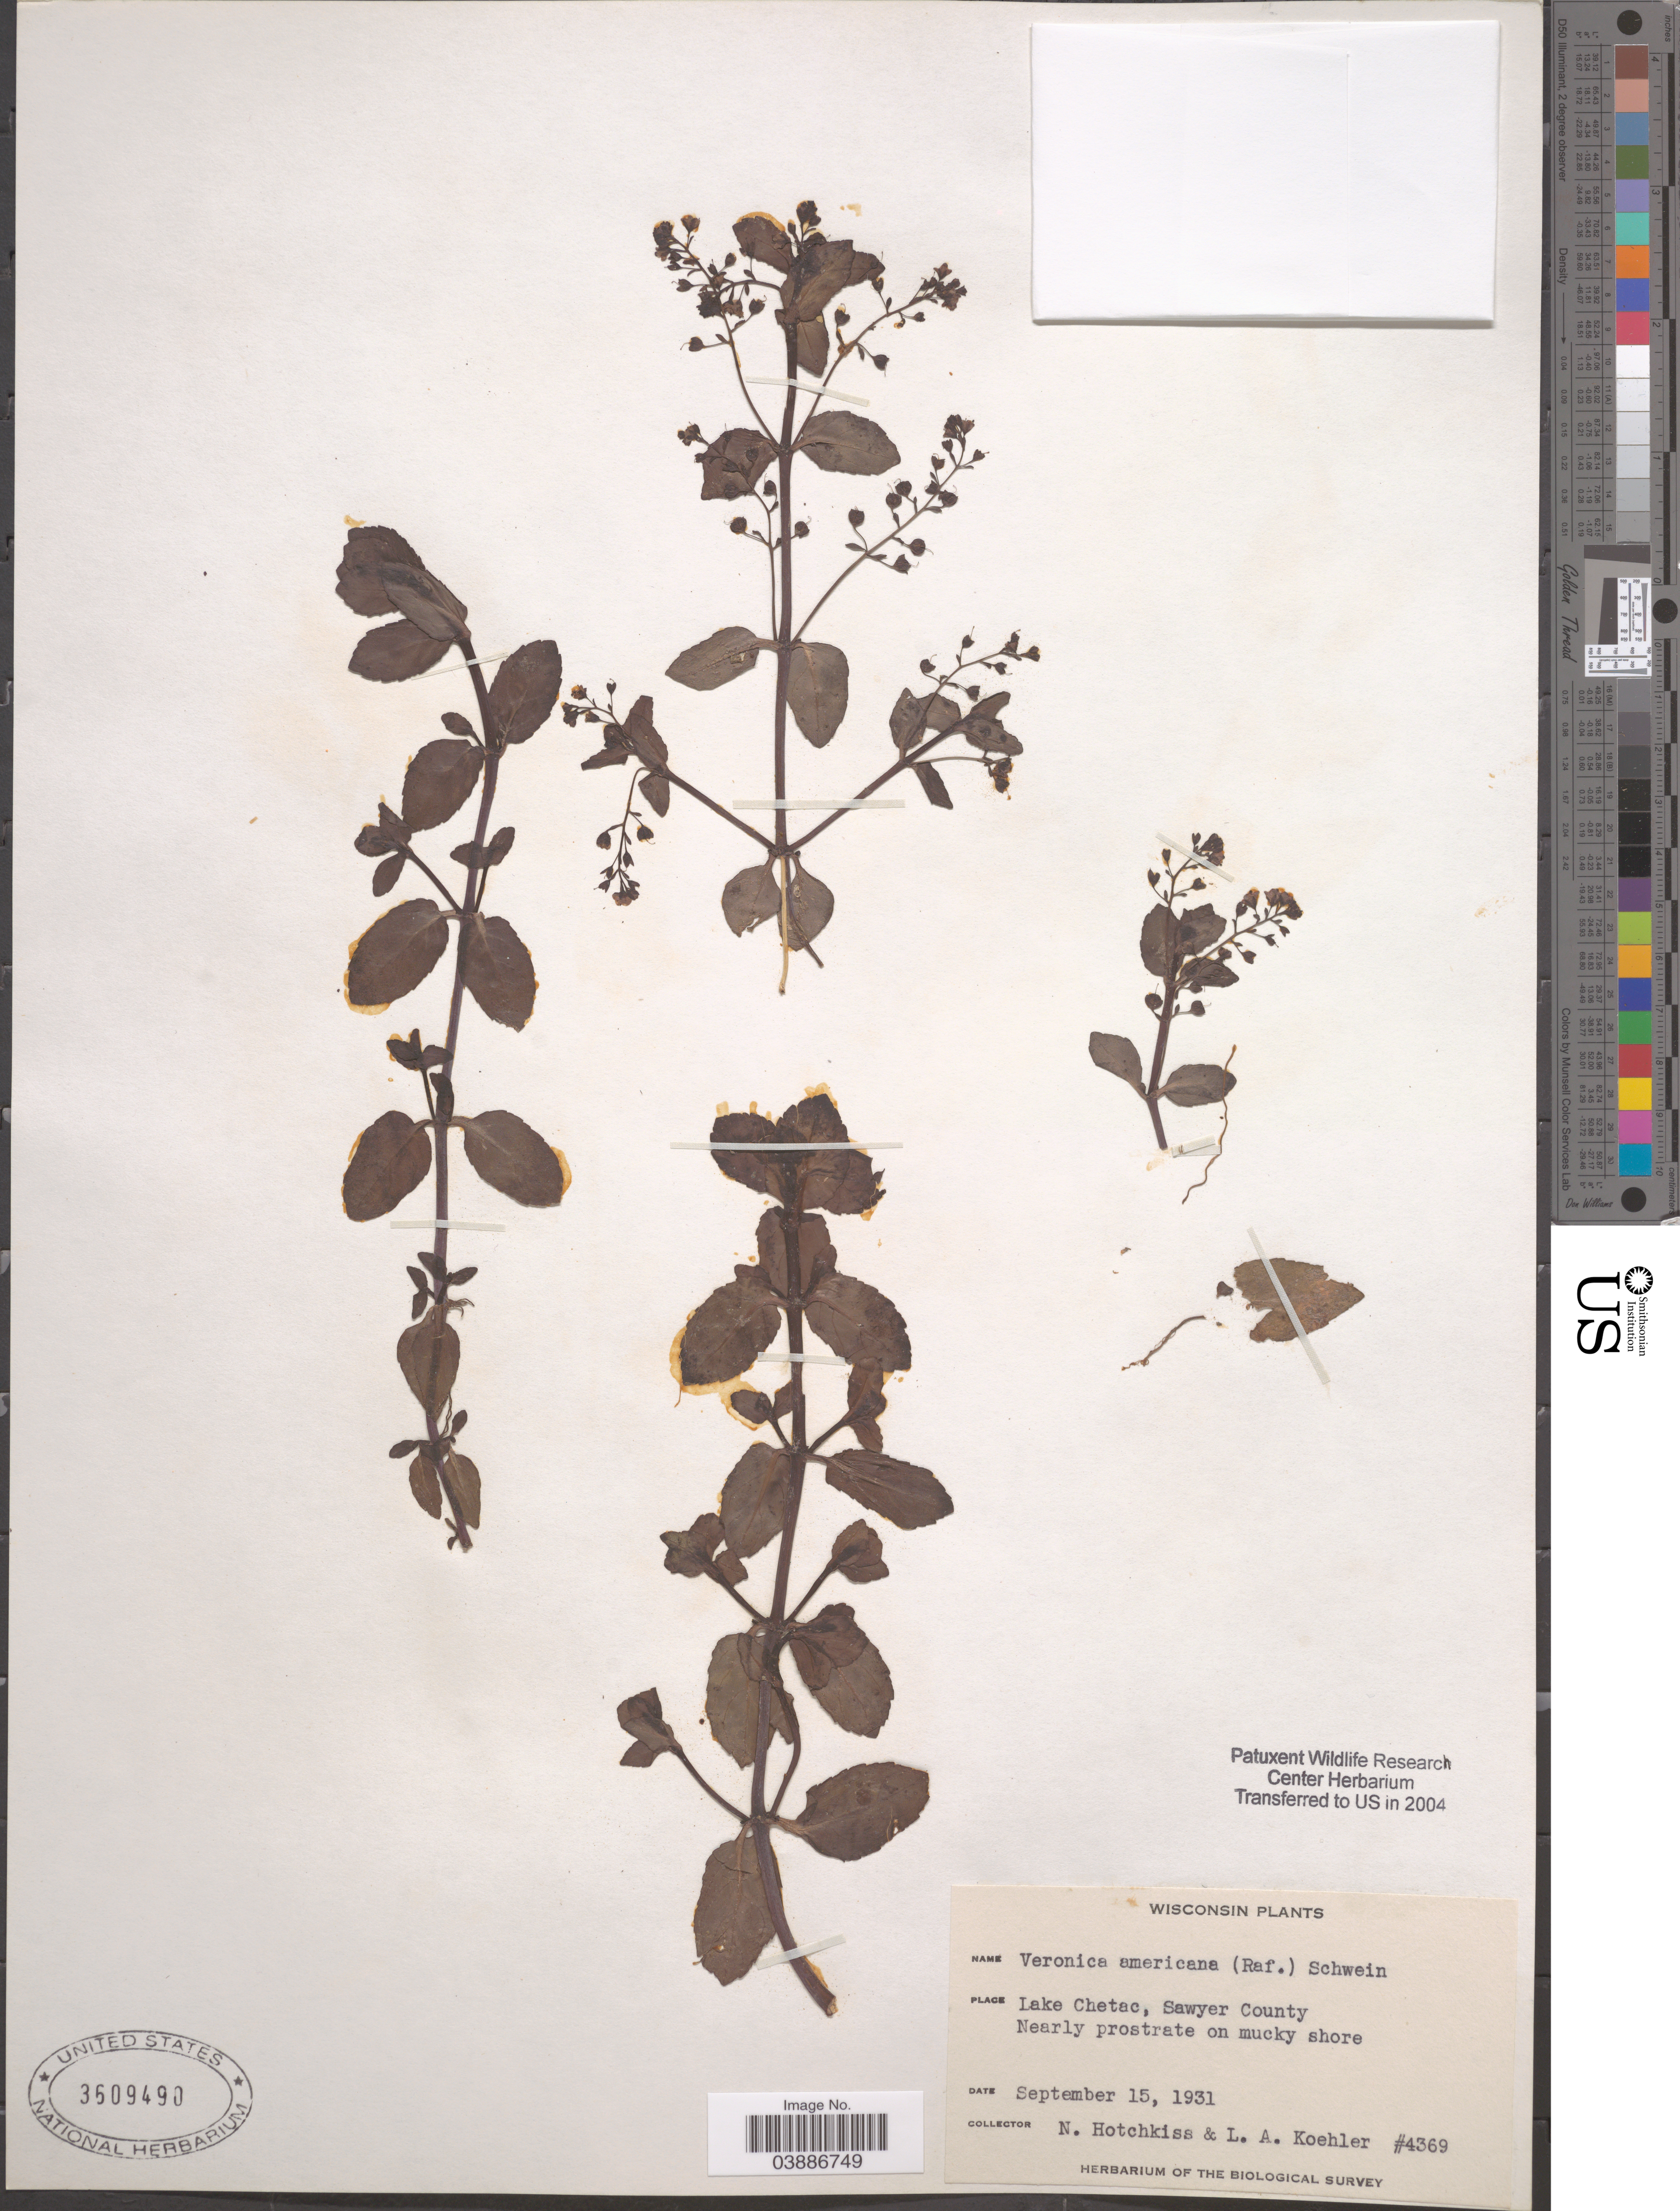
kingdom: Plantae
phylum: Tracheophyta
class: Magnoliopsida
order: Lamiales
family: Plantaginaceae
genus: Veronica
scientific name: Veronica americana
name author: Schwein. ex Benth.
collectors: N. Hotchkiss & L. Koehler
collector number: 4369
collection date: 1931-09-15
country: United States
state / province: Wisconsin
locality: Lake Chetac, Sawyer County.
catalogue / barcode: US 3609490